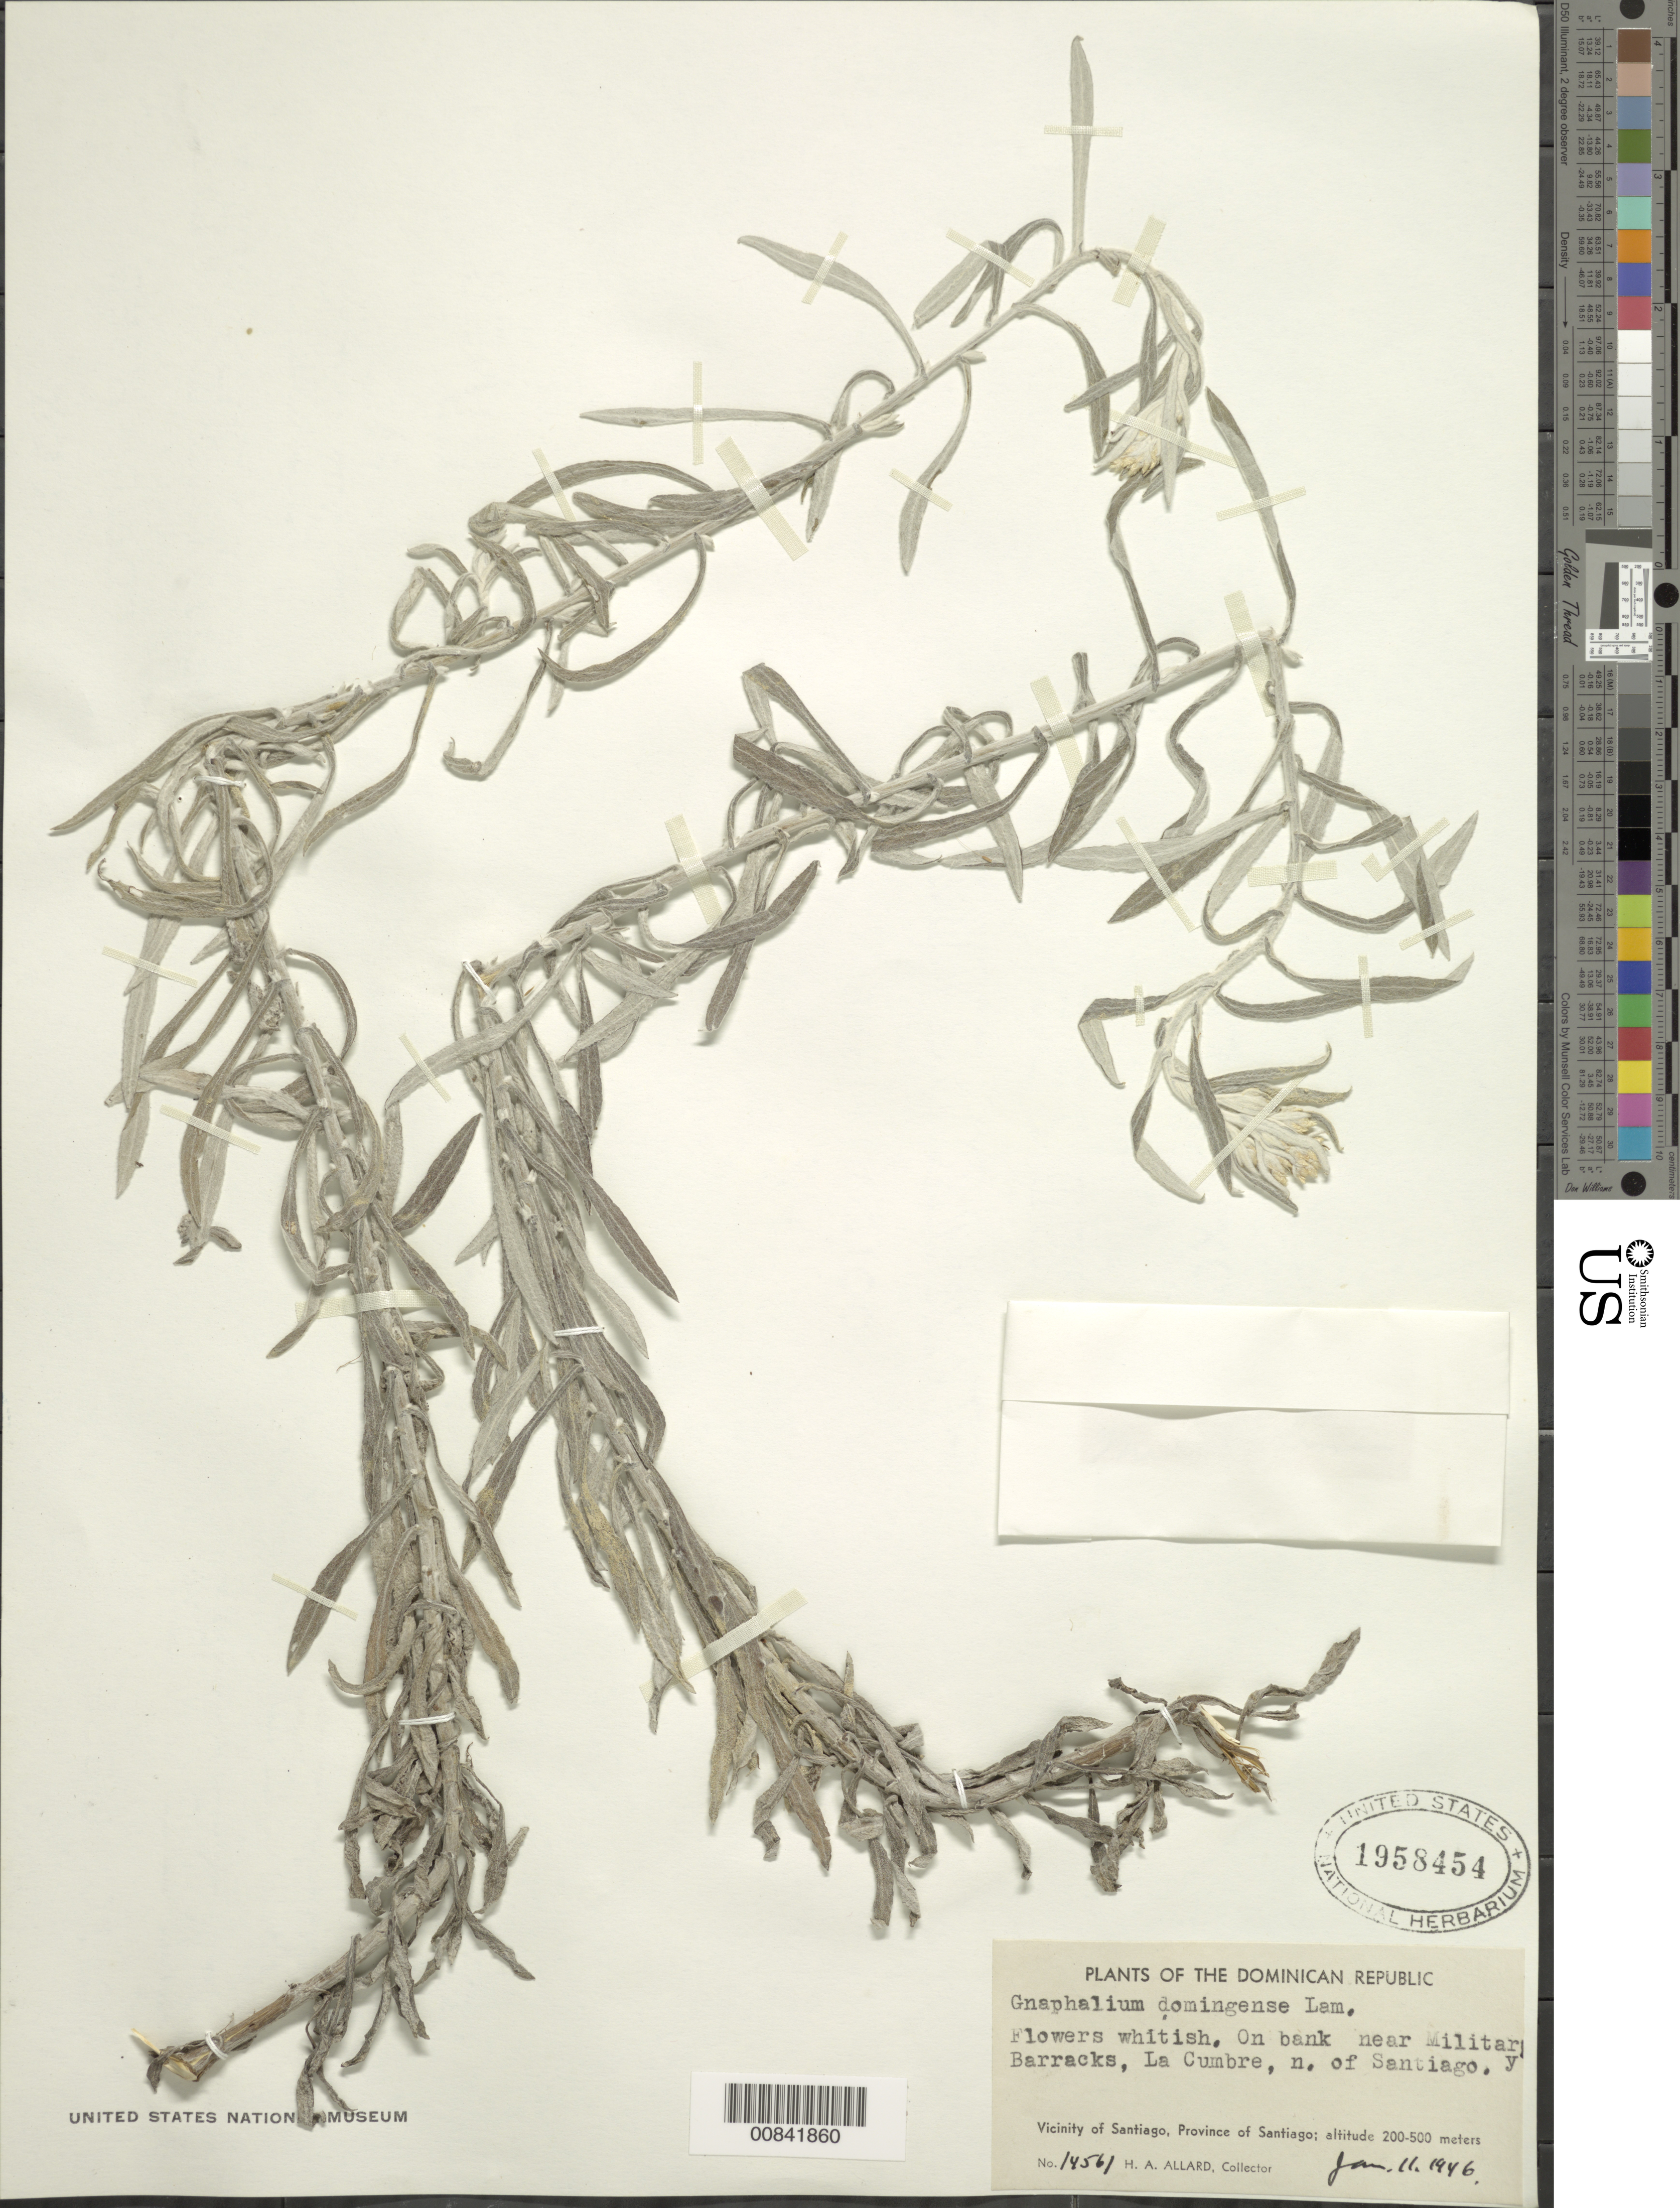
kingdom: Plantae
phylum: Tracheophyta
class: Magnoliopsida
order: Asterales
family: Asteraceae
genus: Pseudognaphalium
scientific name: Pseudognaphalium domingense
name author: (Lam.) Anderb.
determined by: Nesom, Guy L.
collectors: H. A. Allard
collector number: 14561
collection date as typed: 11 Jan 1946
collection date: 1946-01-11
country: Dominican Republic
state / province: Santiago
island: Hispaniola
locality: Vicinity of Santiago, near Military Barracks, La Cumbre, N of Santiago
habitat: On bank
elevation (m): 200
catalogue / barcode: US 1958454